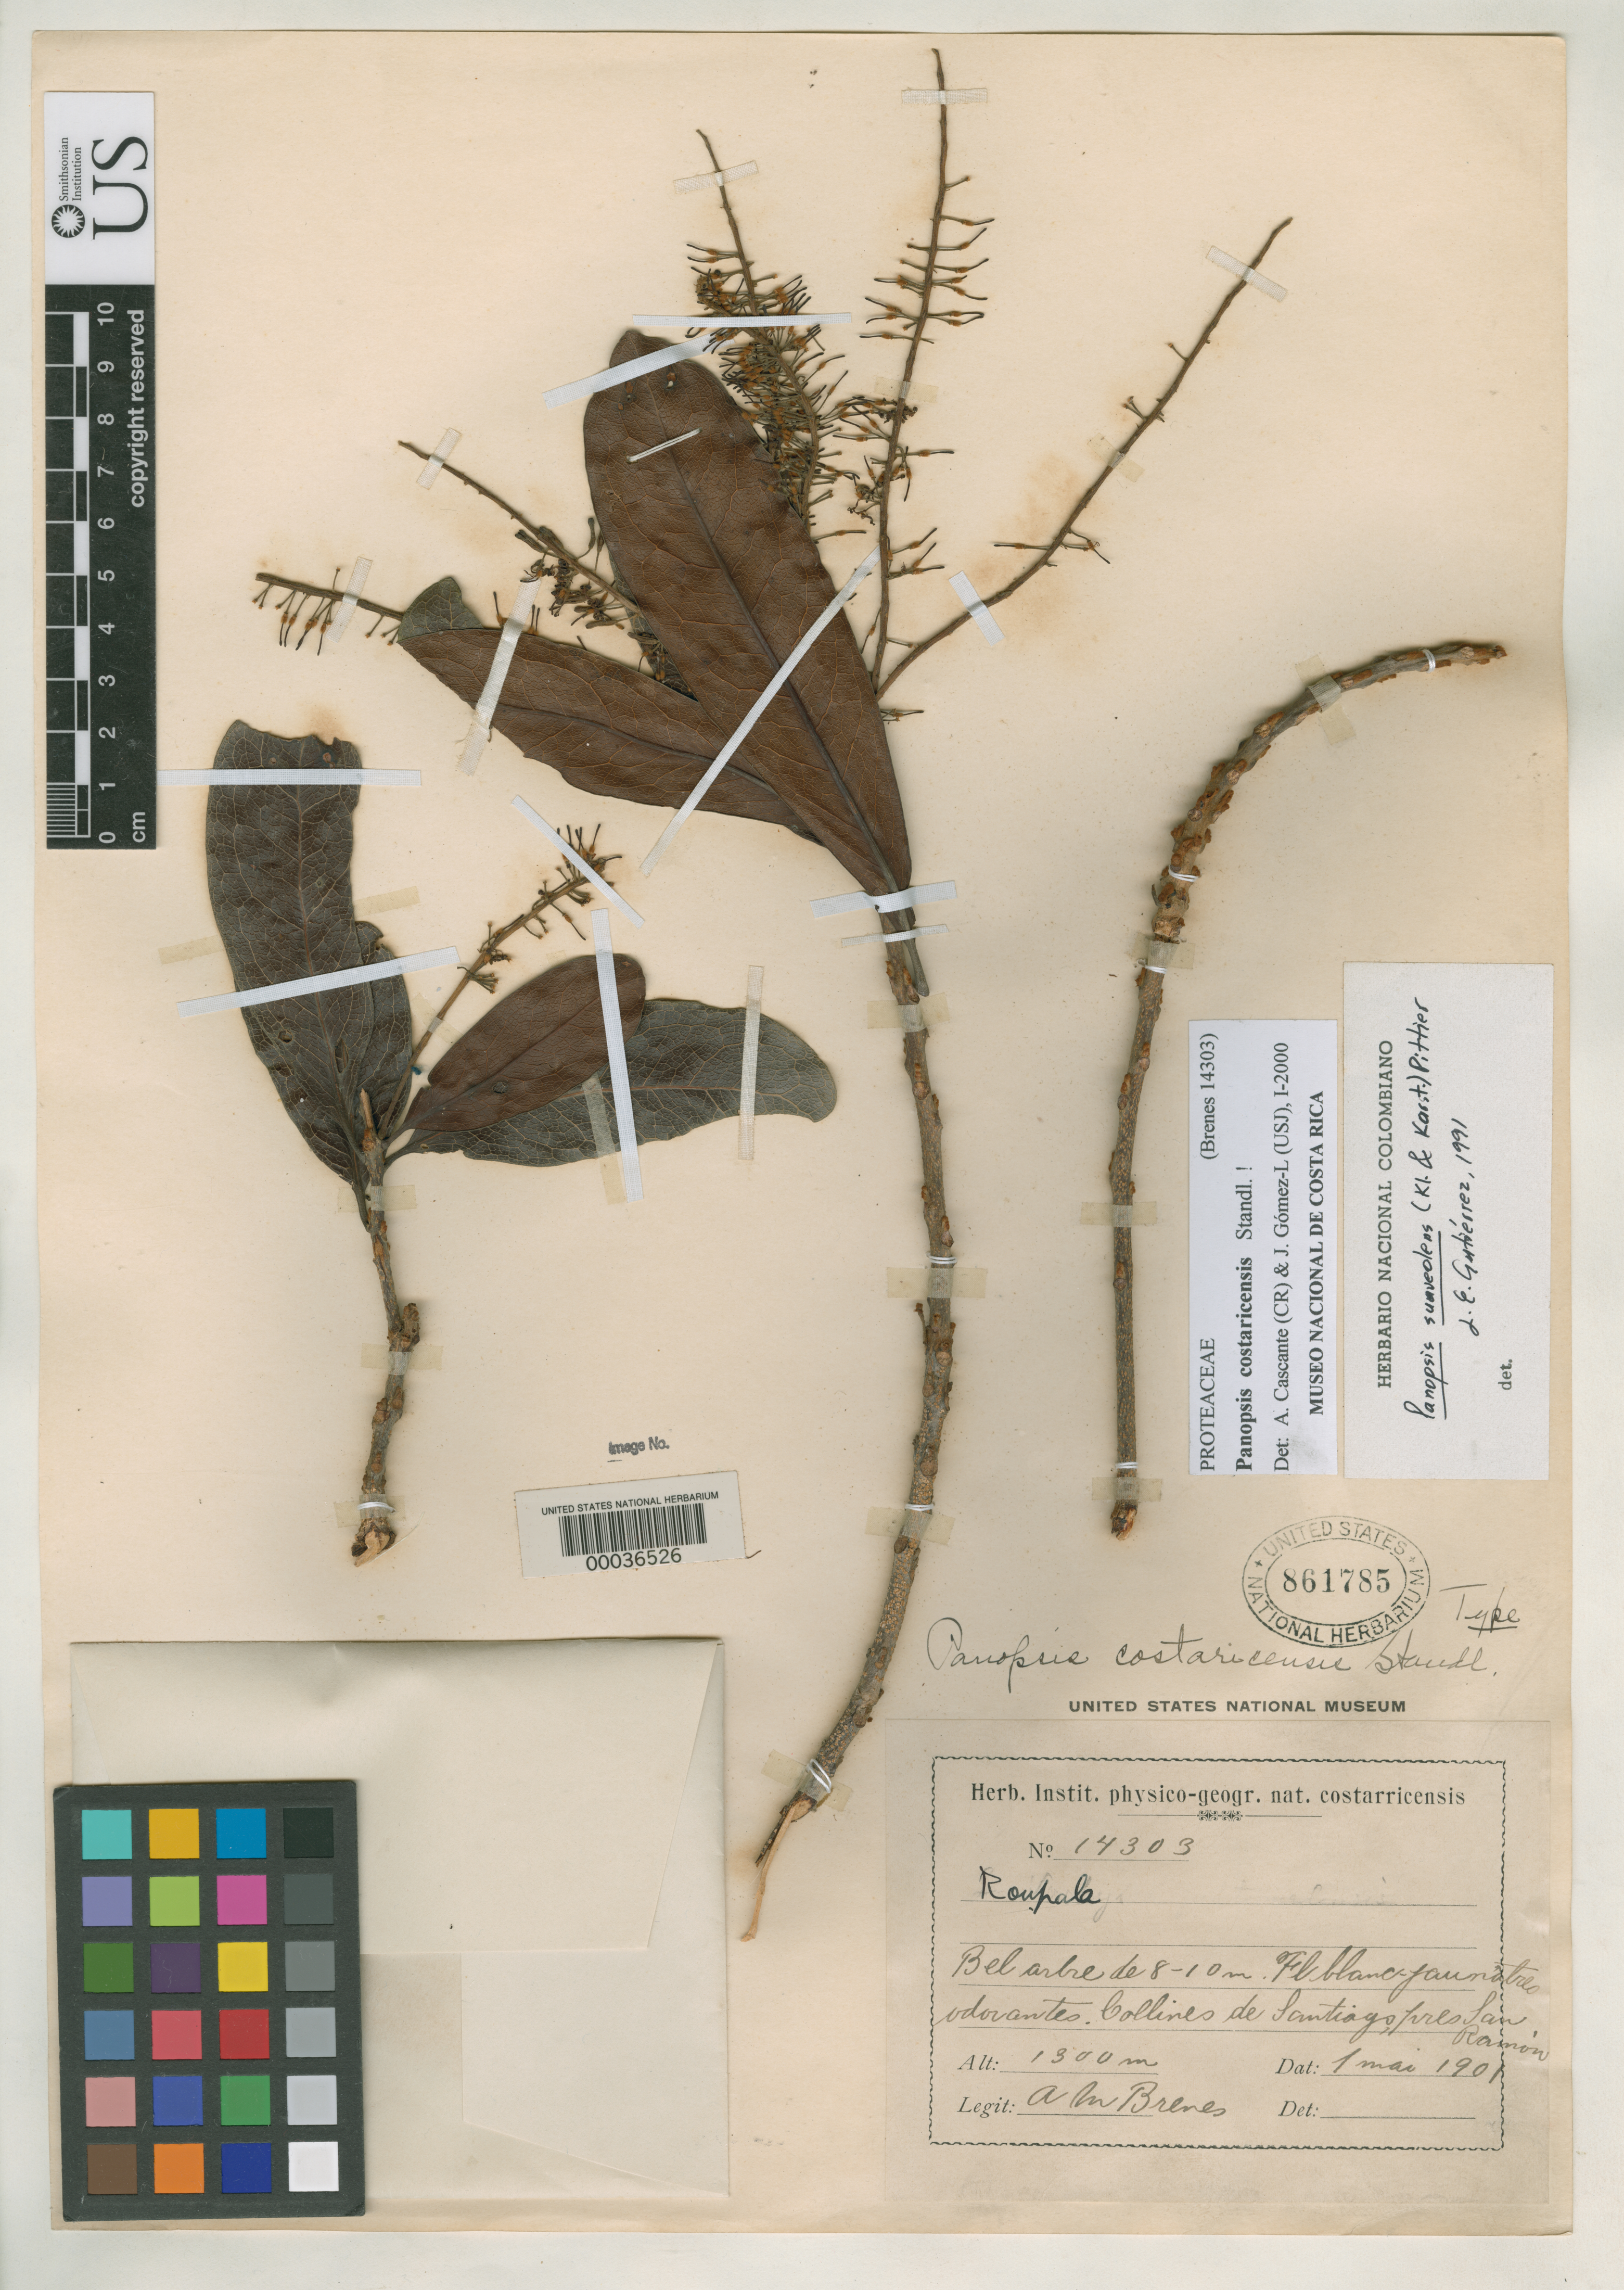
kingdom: Plantae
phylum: Tracheophyta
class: Magnoliopsida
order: Proteales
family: Proteaceae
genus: Panopsis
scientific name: Panopsis costaricensis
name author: Standl.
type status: Holotype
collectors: A. Brenes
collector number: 14303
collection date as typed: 01 May 1901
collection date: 1901-05-01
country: Costa Rica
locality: Collines de Santiago, near San Ramon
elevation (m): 1300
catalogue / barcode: US 861785